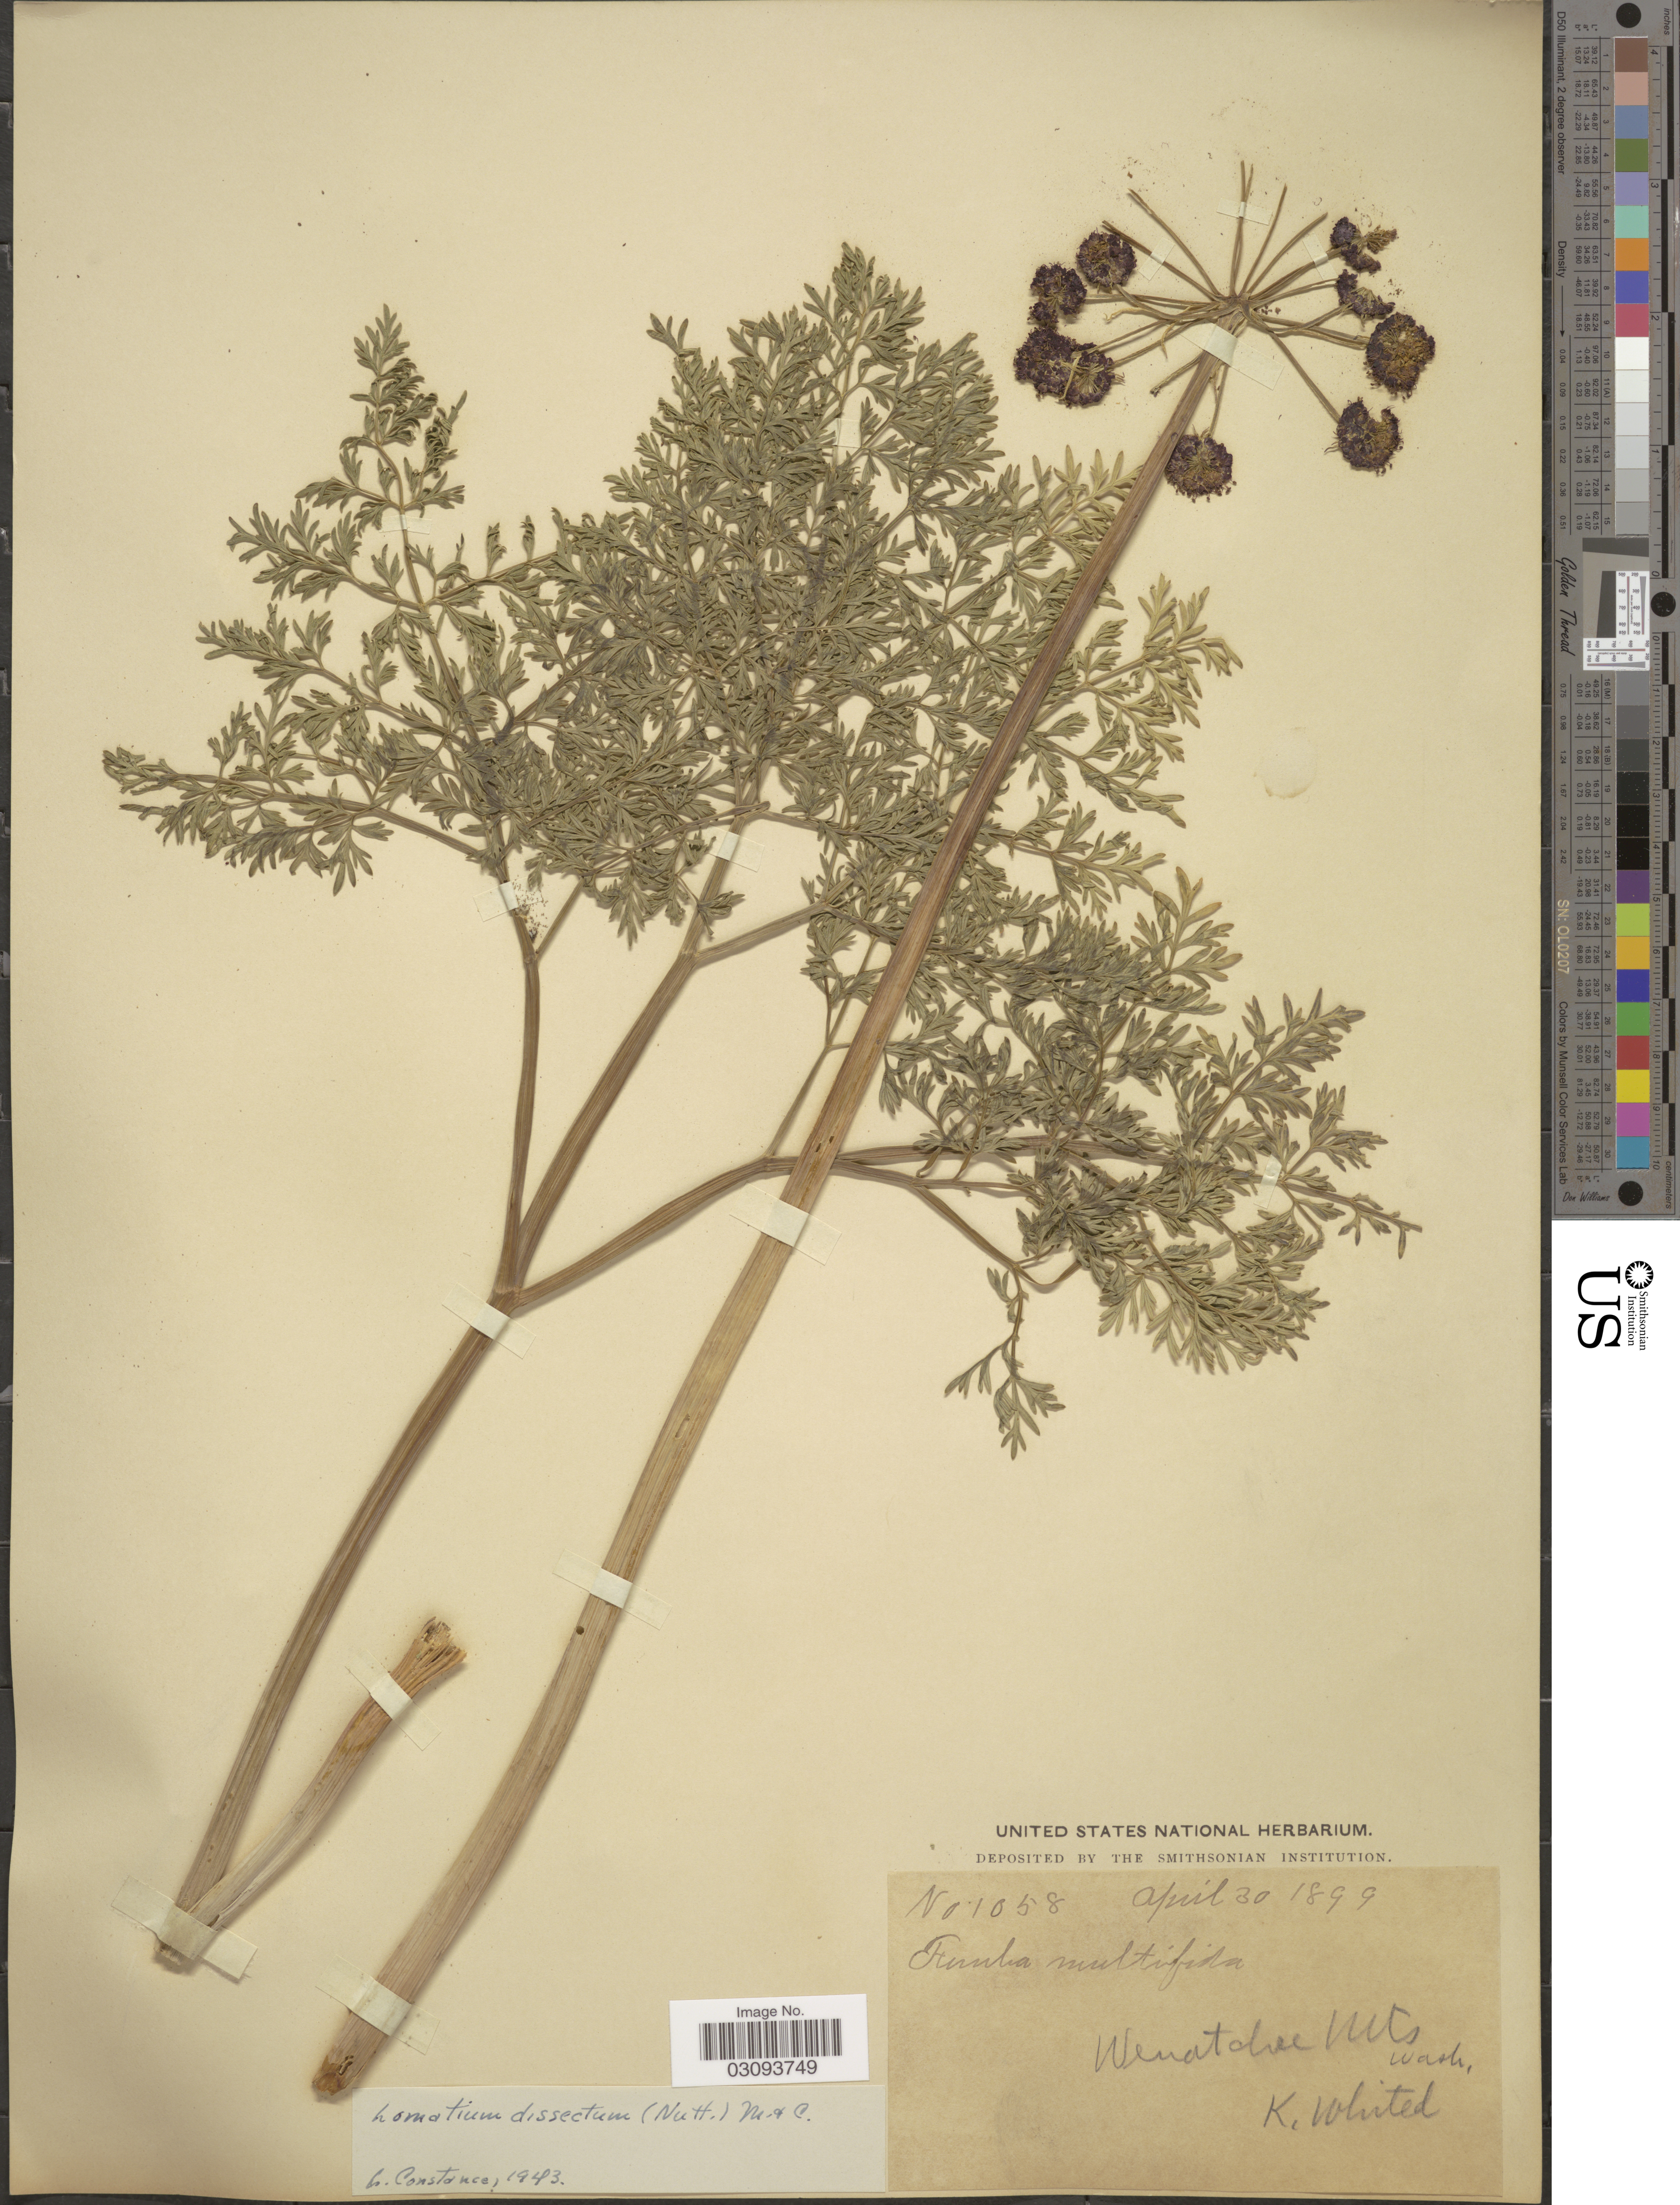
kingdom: Plantae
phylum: Tracheophyta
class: Magnoliopsida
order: Apiales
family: Apiaceae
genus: Lomatium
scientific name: Lomatium dissectum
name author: (Nutt.) Mathias & Constance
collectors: K. Whited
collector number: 1058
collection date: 1899-04-30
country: United States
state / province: Washington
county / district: Chelan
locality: Wenatchee Mts.